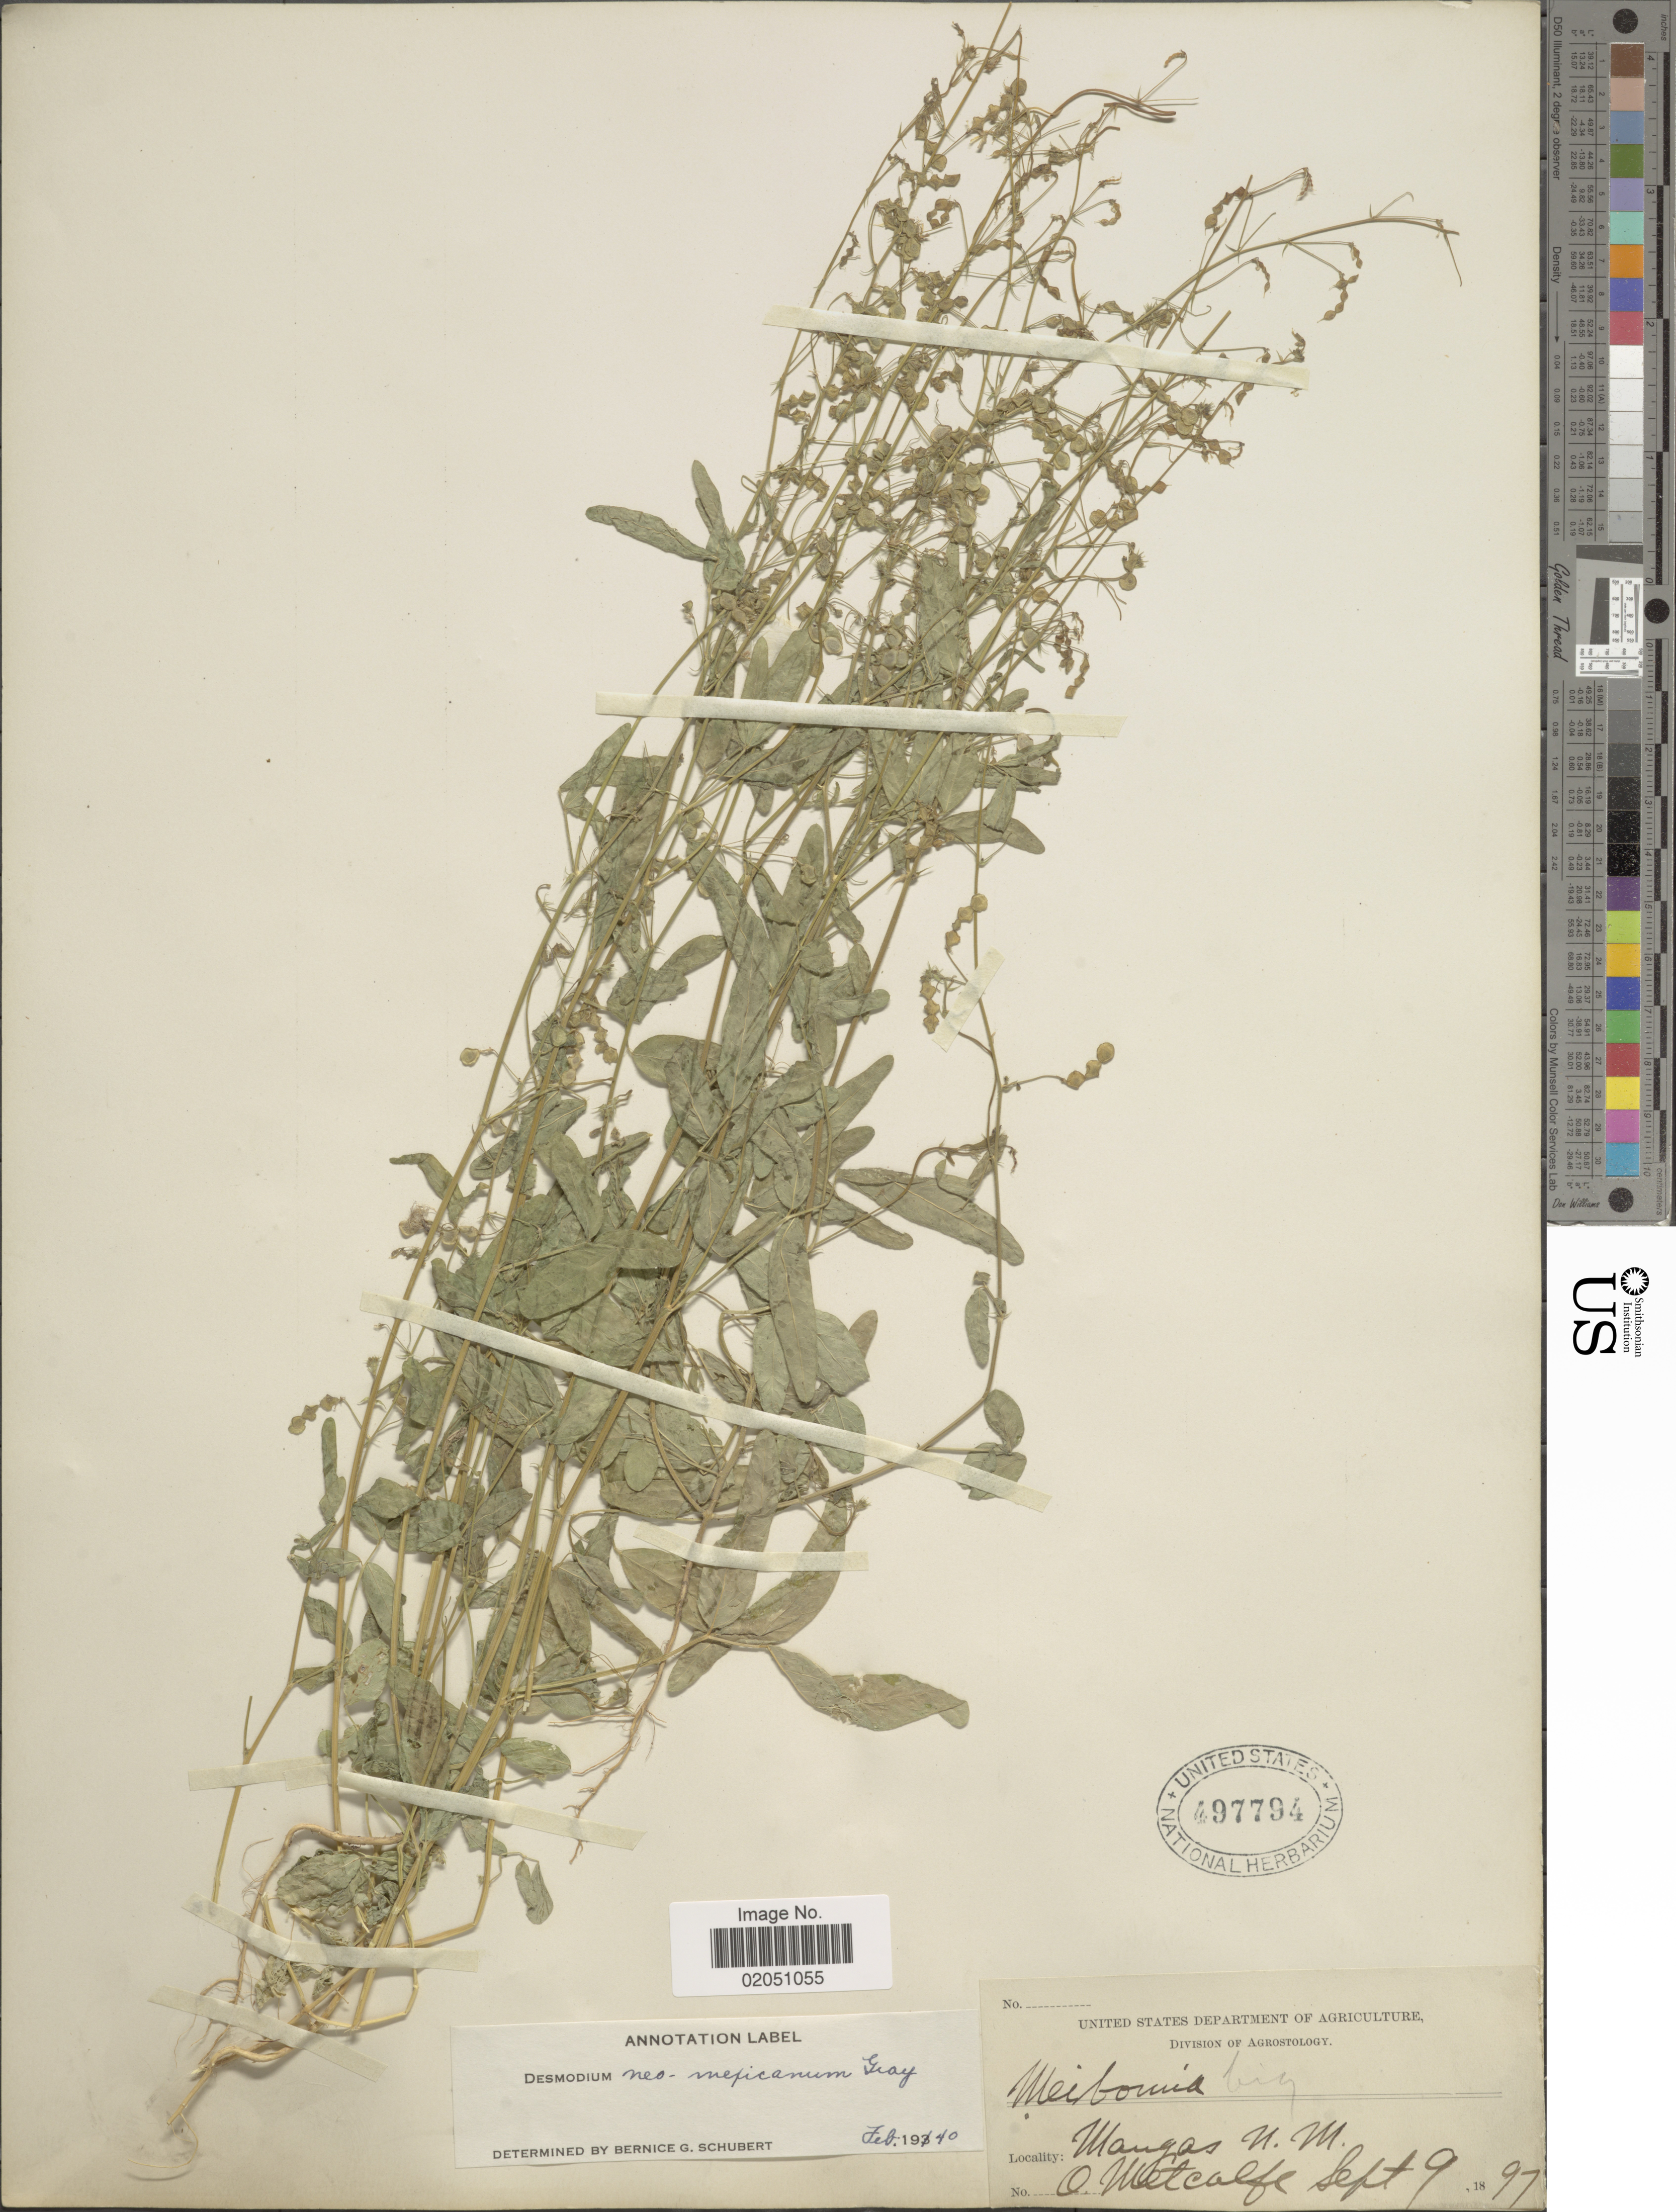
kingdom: Plantae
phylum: Tracheophyta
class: Magnoliopsida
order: Fabales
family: Fabaceae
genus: Desmodium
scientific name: Desmodium neomexicanum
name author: A. Gray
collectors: O. B. Metcalfe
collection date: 1897-09-09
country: United States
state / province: New Mexico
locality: Mangas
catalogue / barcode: US 497794